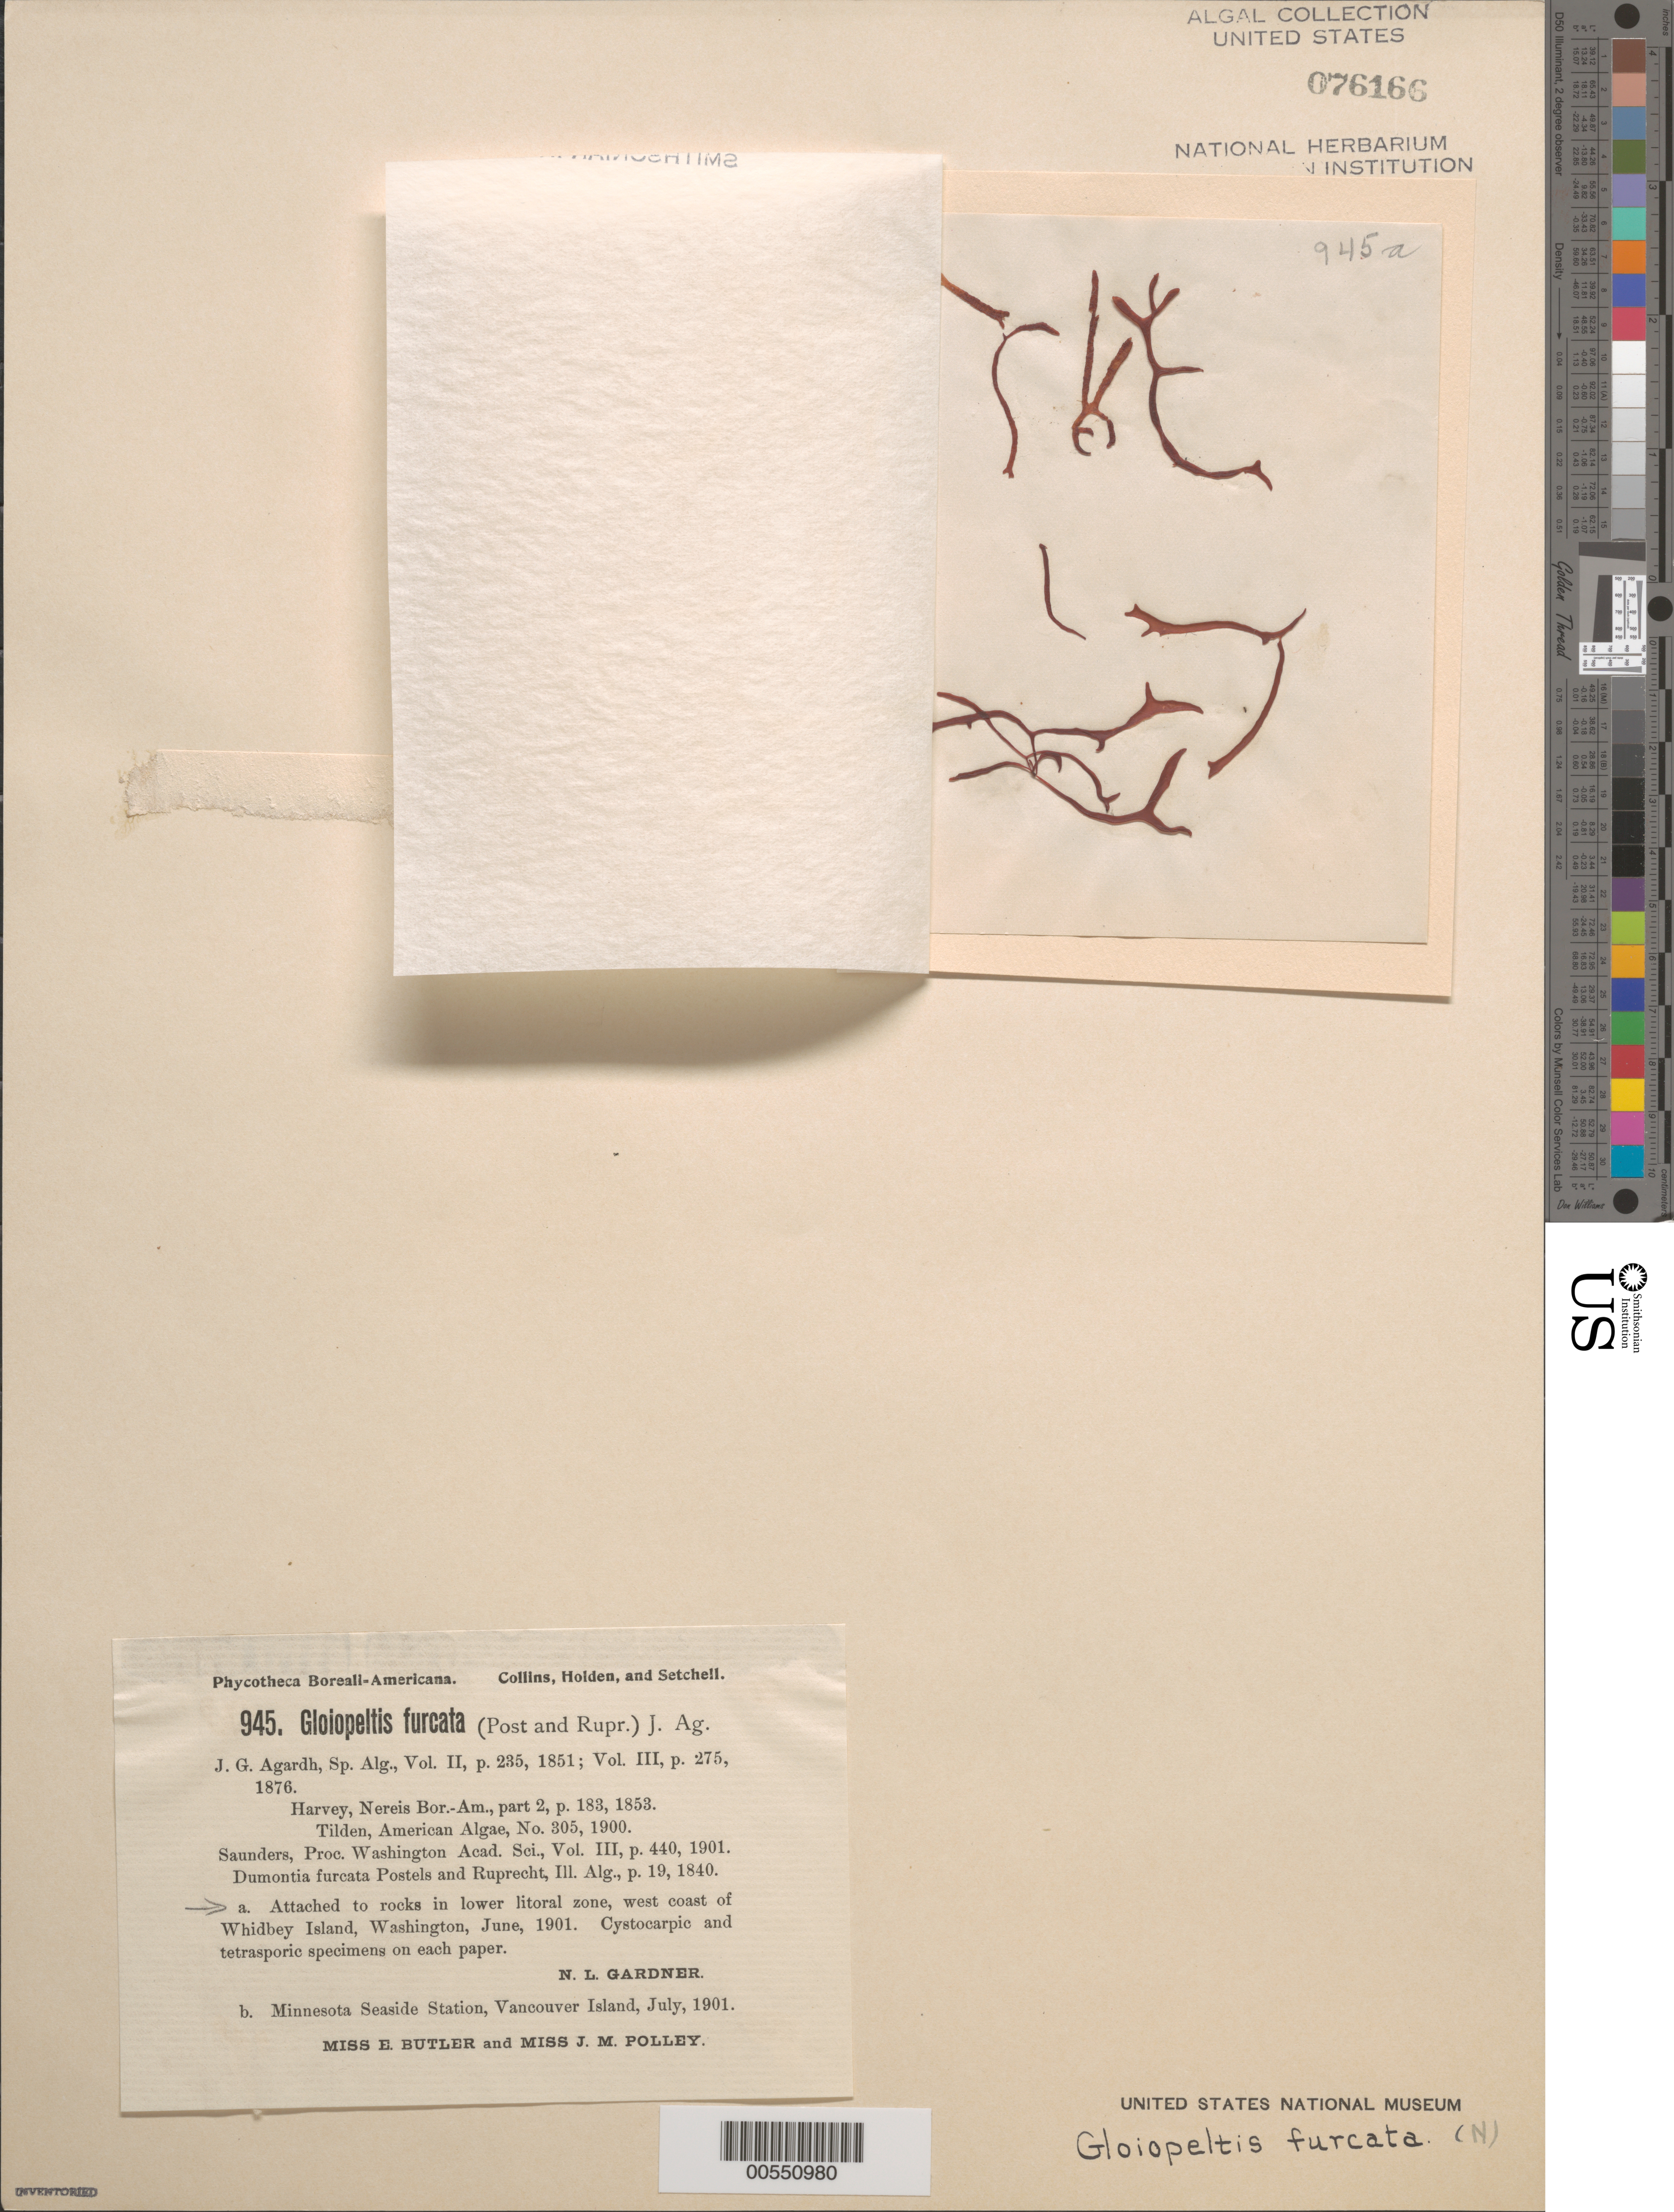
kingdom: Plantae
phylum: Rhodophyta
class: Florideophyceae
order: Gigartinales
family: Endocladiaceae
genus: Gloiopeltis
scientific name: Gloiopeltis furcata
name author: (Postels & Rupr.) J. Agardh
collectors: N. Gardner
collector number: PB-A 945a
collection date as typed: Jun 1901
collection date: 1901-06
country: United States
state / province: Washington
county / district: Island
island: Whidbey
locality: West coast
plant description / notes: Collins, Holden & Setchell, Phycotheca Boreali-Americana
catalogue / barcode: US 76166